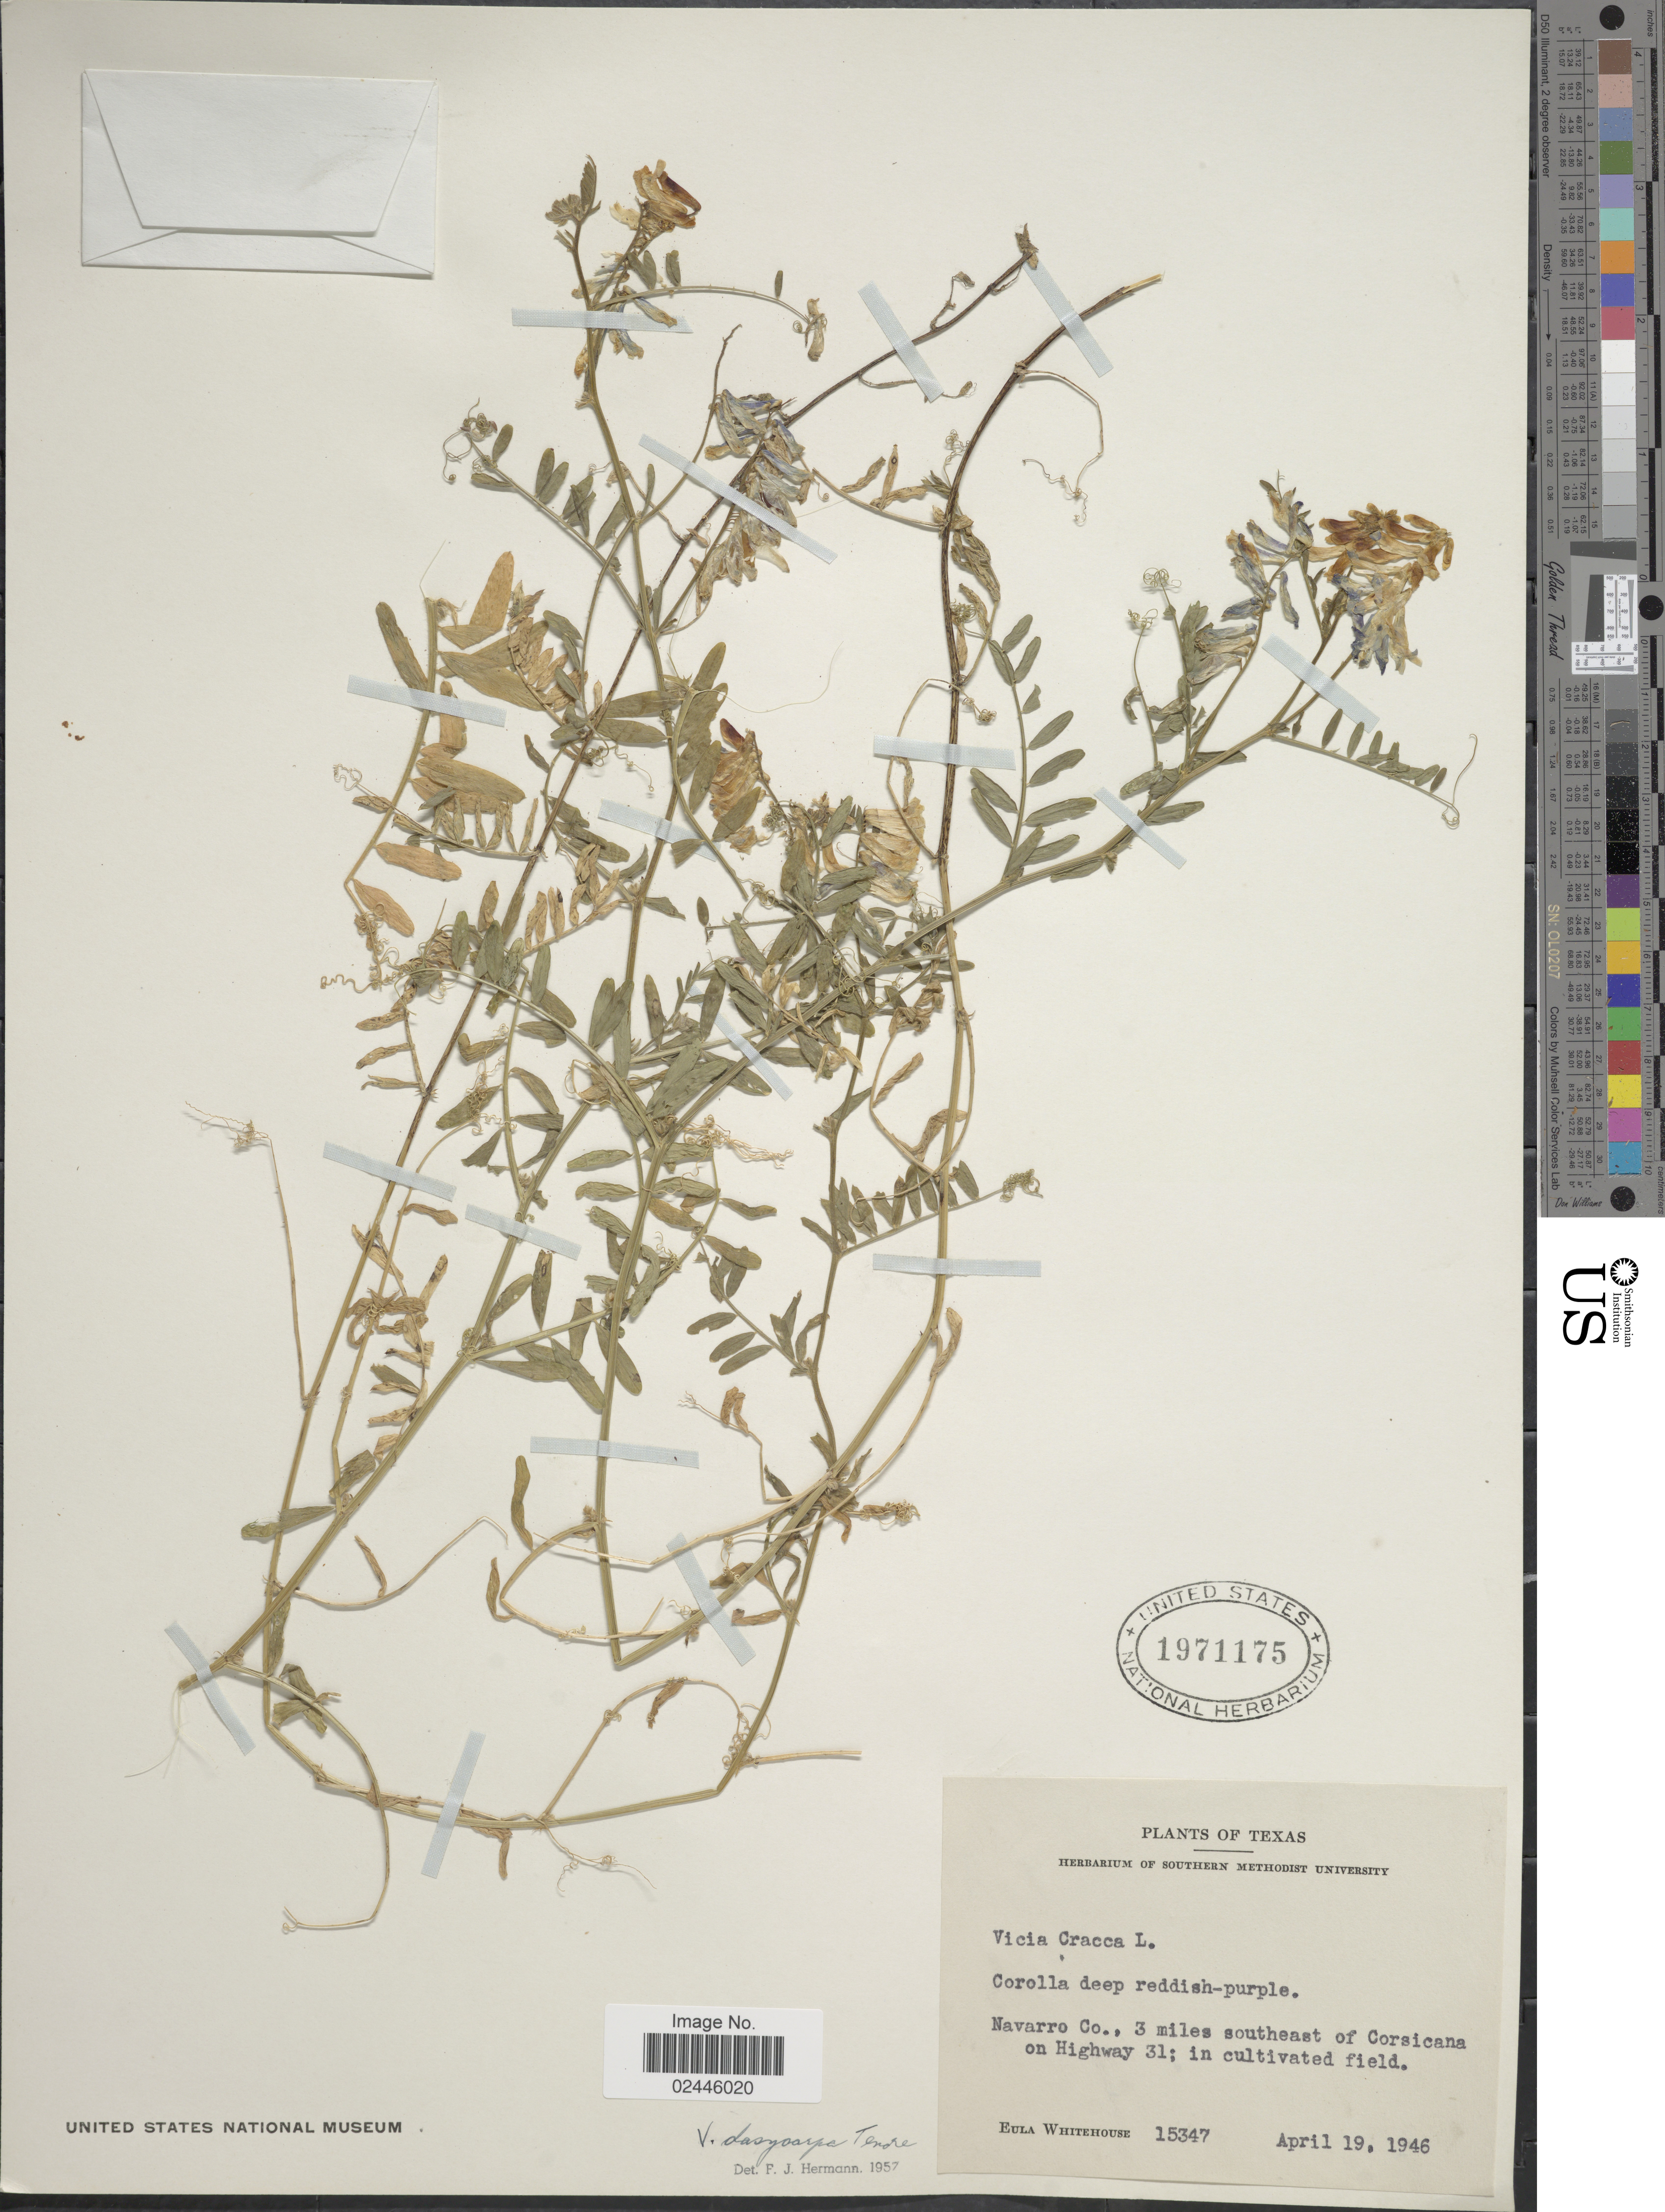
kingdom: Plantae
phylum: Tracheophyta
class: Magnoliopsida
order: Fabales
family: Fabaceae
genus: Vicia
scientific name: Vicia dasycarpa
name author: Ten.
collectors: E. Whitehouse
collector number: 15347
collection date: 1946-04-19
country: United States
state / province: Texas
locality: Navarro Co., 3 miles southeast of Corsicana on Highway 31; in cultivated field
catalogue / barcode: US 1971175